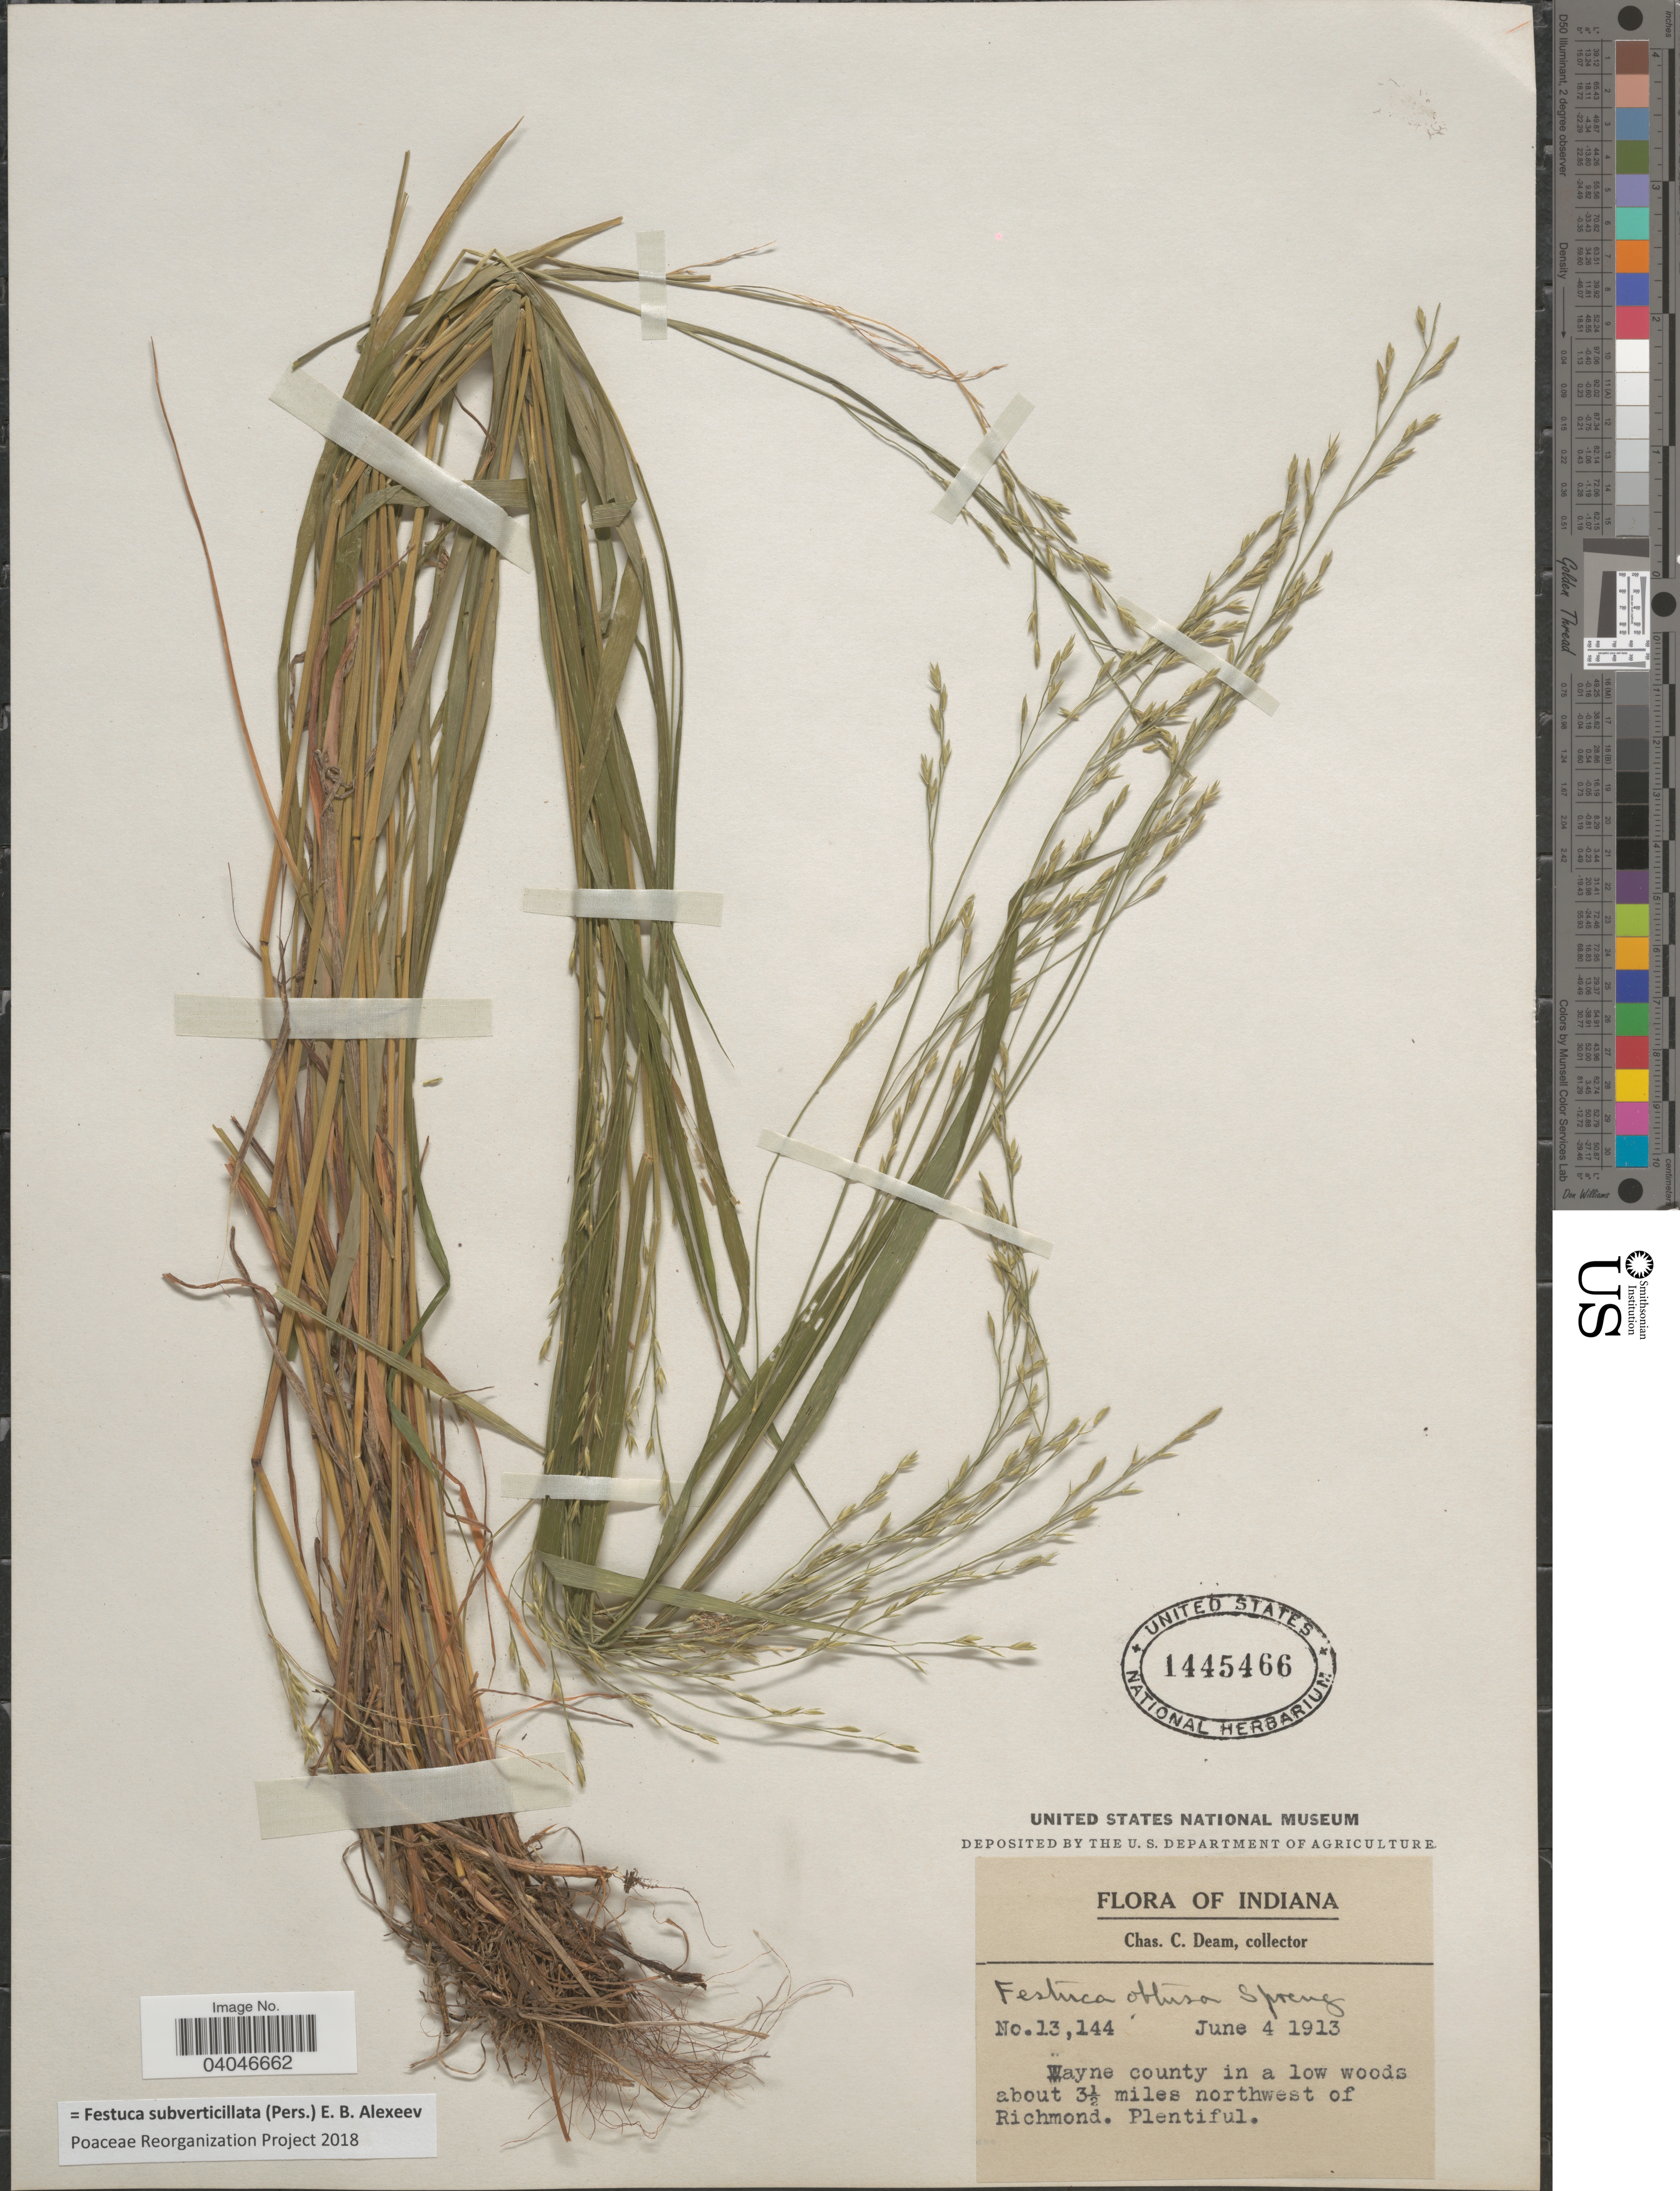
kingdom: Plantae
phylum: Tracheophyta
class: Liliopsida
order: Poales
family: Poaceae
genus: Festuca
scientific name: Festuca subverticillata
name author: (Pers.) E.B. Alexeev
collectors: C. C. Deam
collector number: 13144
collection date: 1913-06-04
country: United States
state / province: Indiana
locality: Wayne county in a low woods about 3½ miles northwest of Richmond. Plentiful.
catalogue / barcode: US 1445466